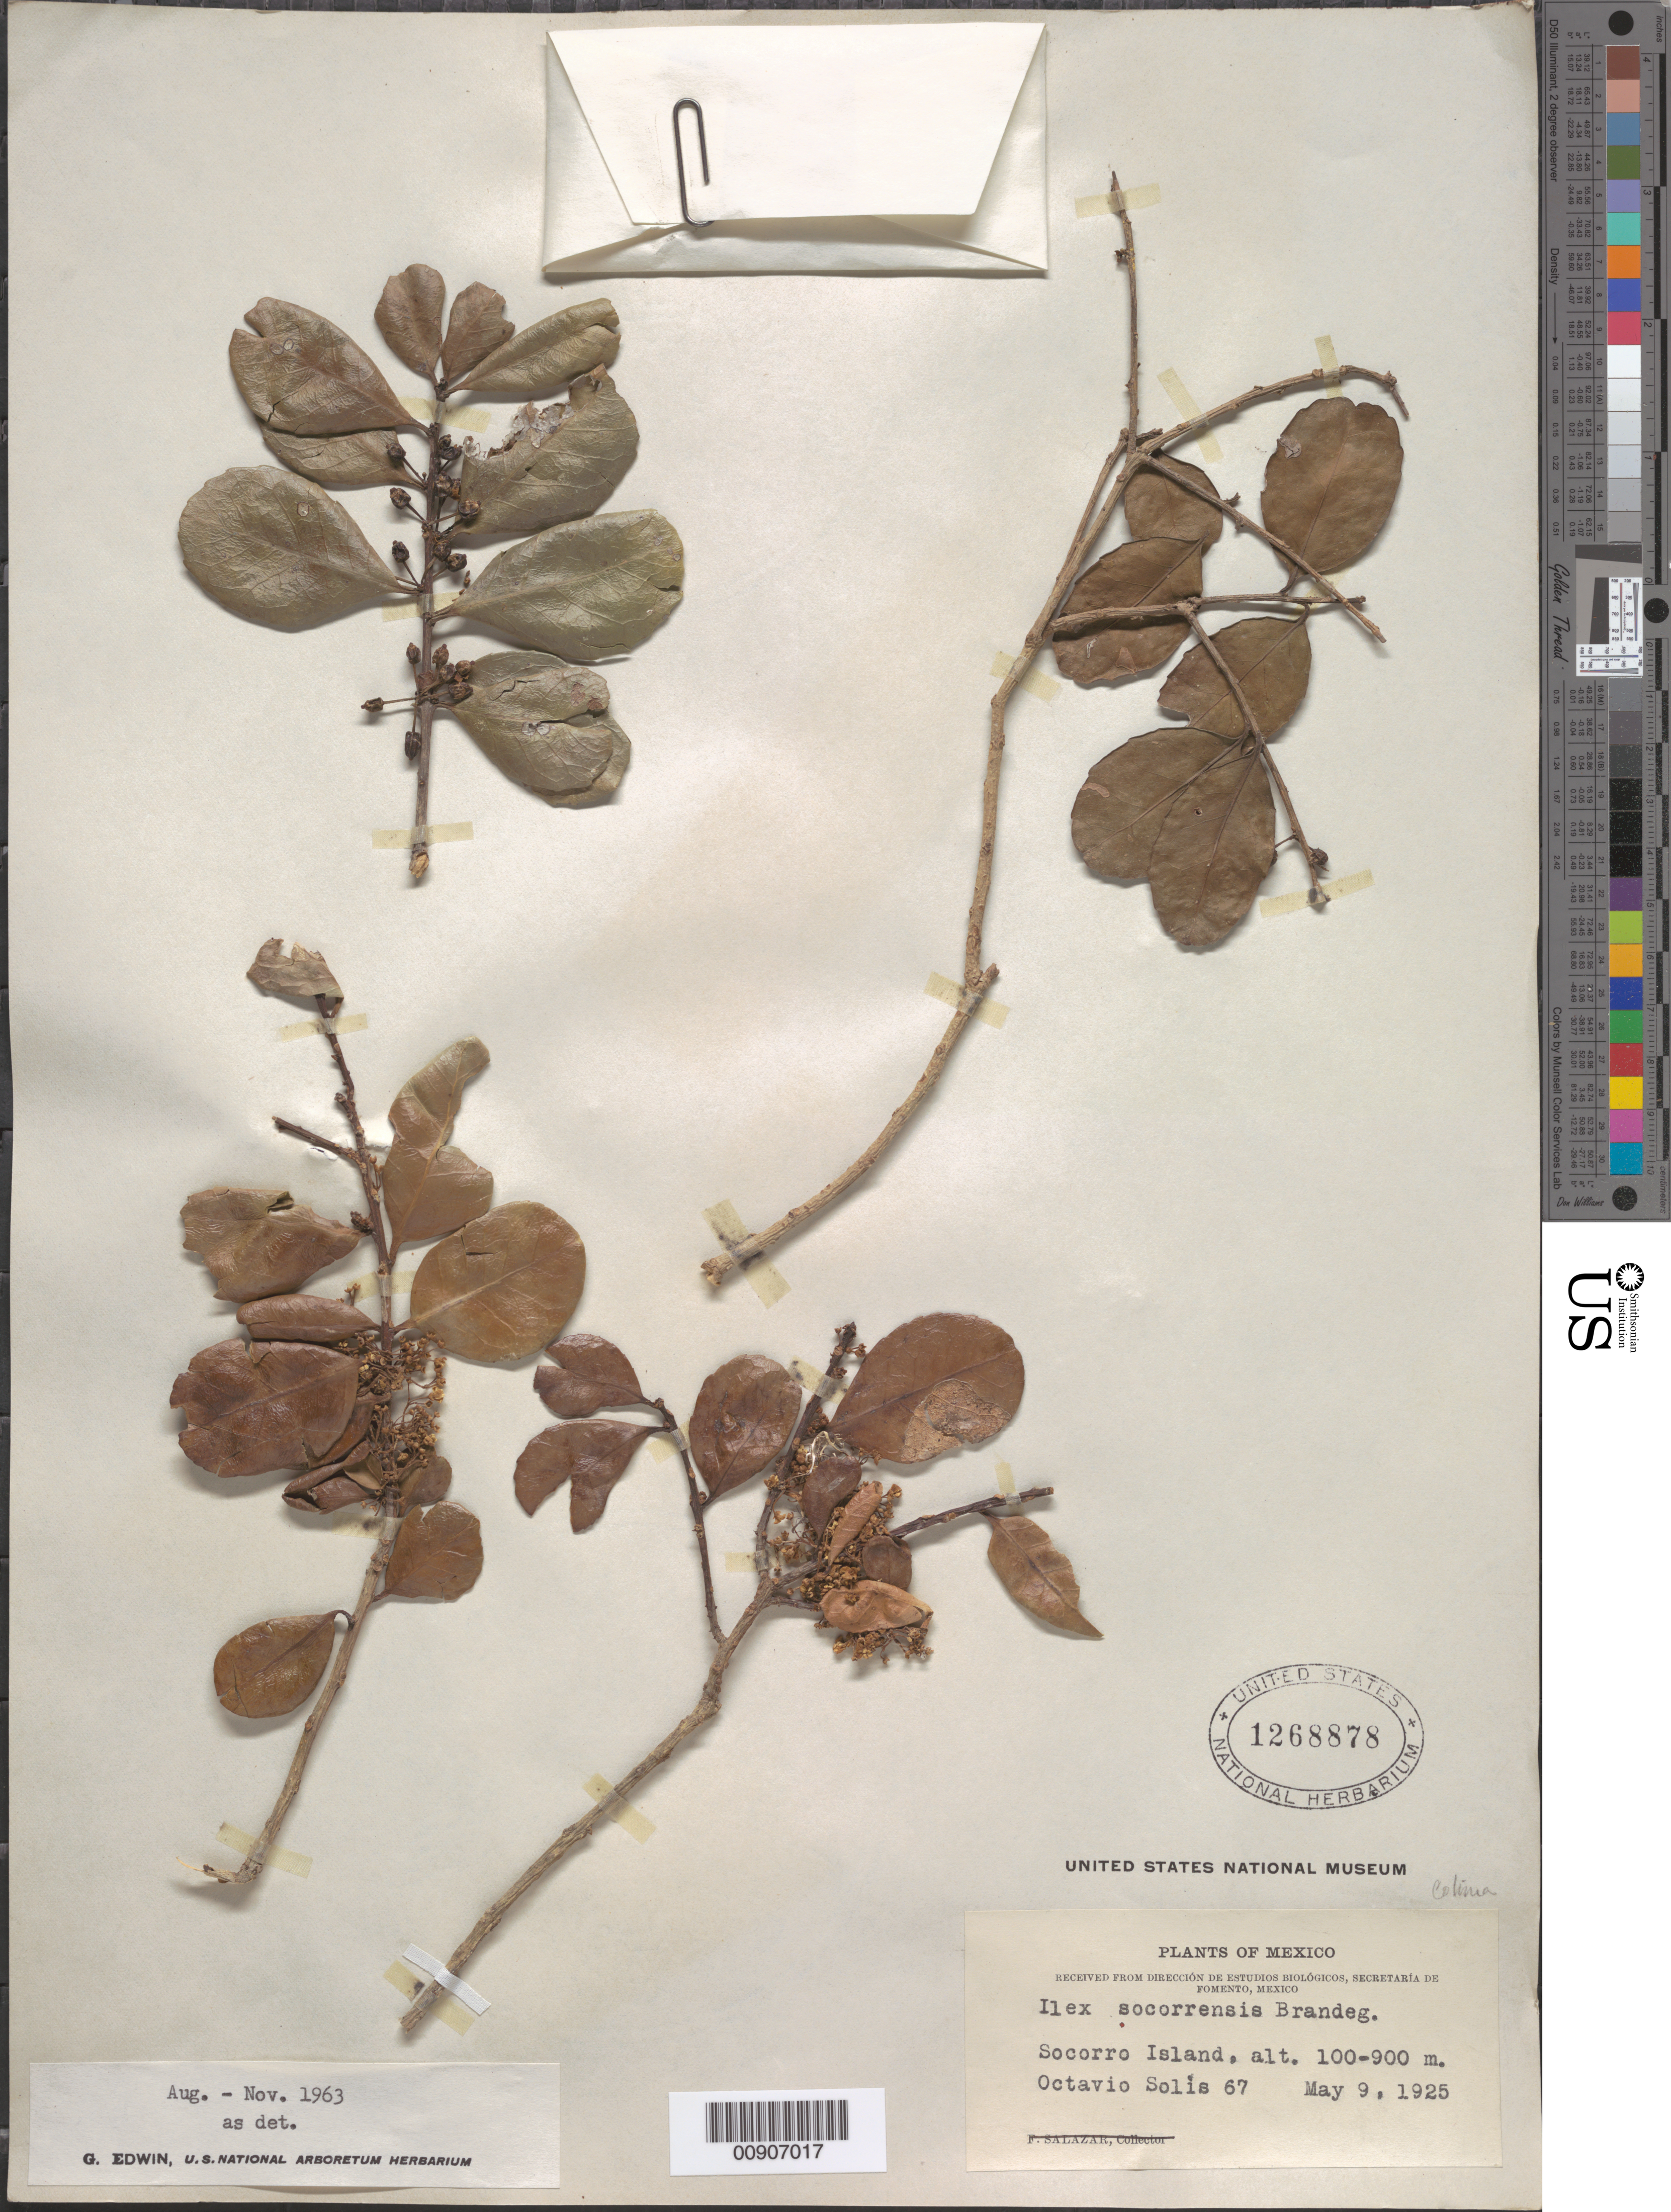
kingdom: Plantae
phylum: Tracheophyta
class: Magnoliopsida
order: Aquifoliales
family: Aquifoliaceae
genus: Ilex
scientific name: Ilex socorroensis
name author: Brandegee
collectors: O. Solís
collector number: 67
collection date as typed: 09 May 1925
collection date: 1925-05-09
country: Mexico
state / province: Colima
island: Socorro I.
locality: Socorro Island.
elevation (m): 900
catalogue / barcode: US 1268878